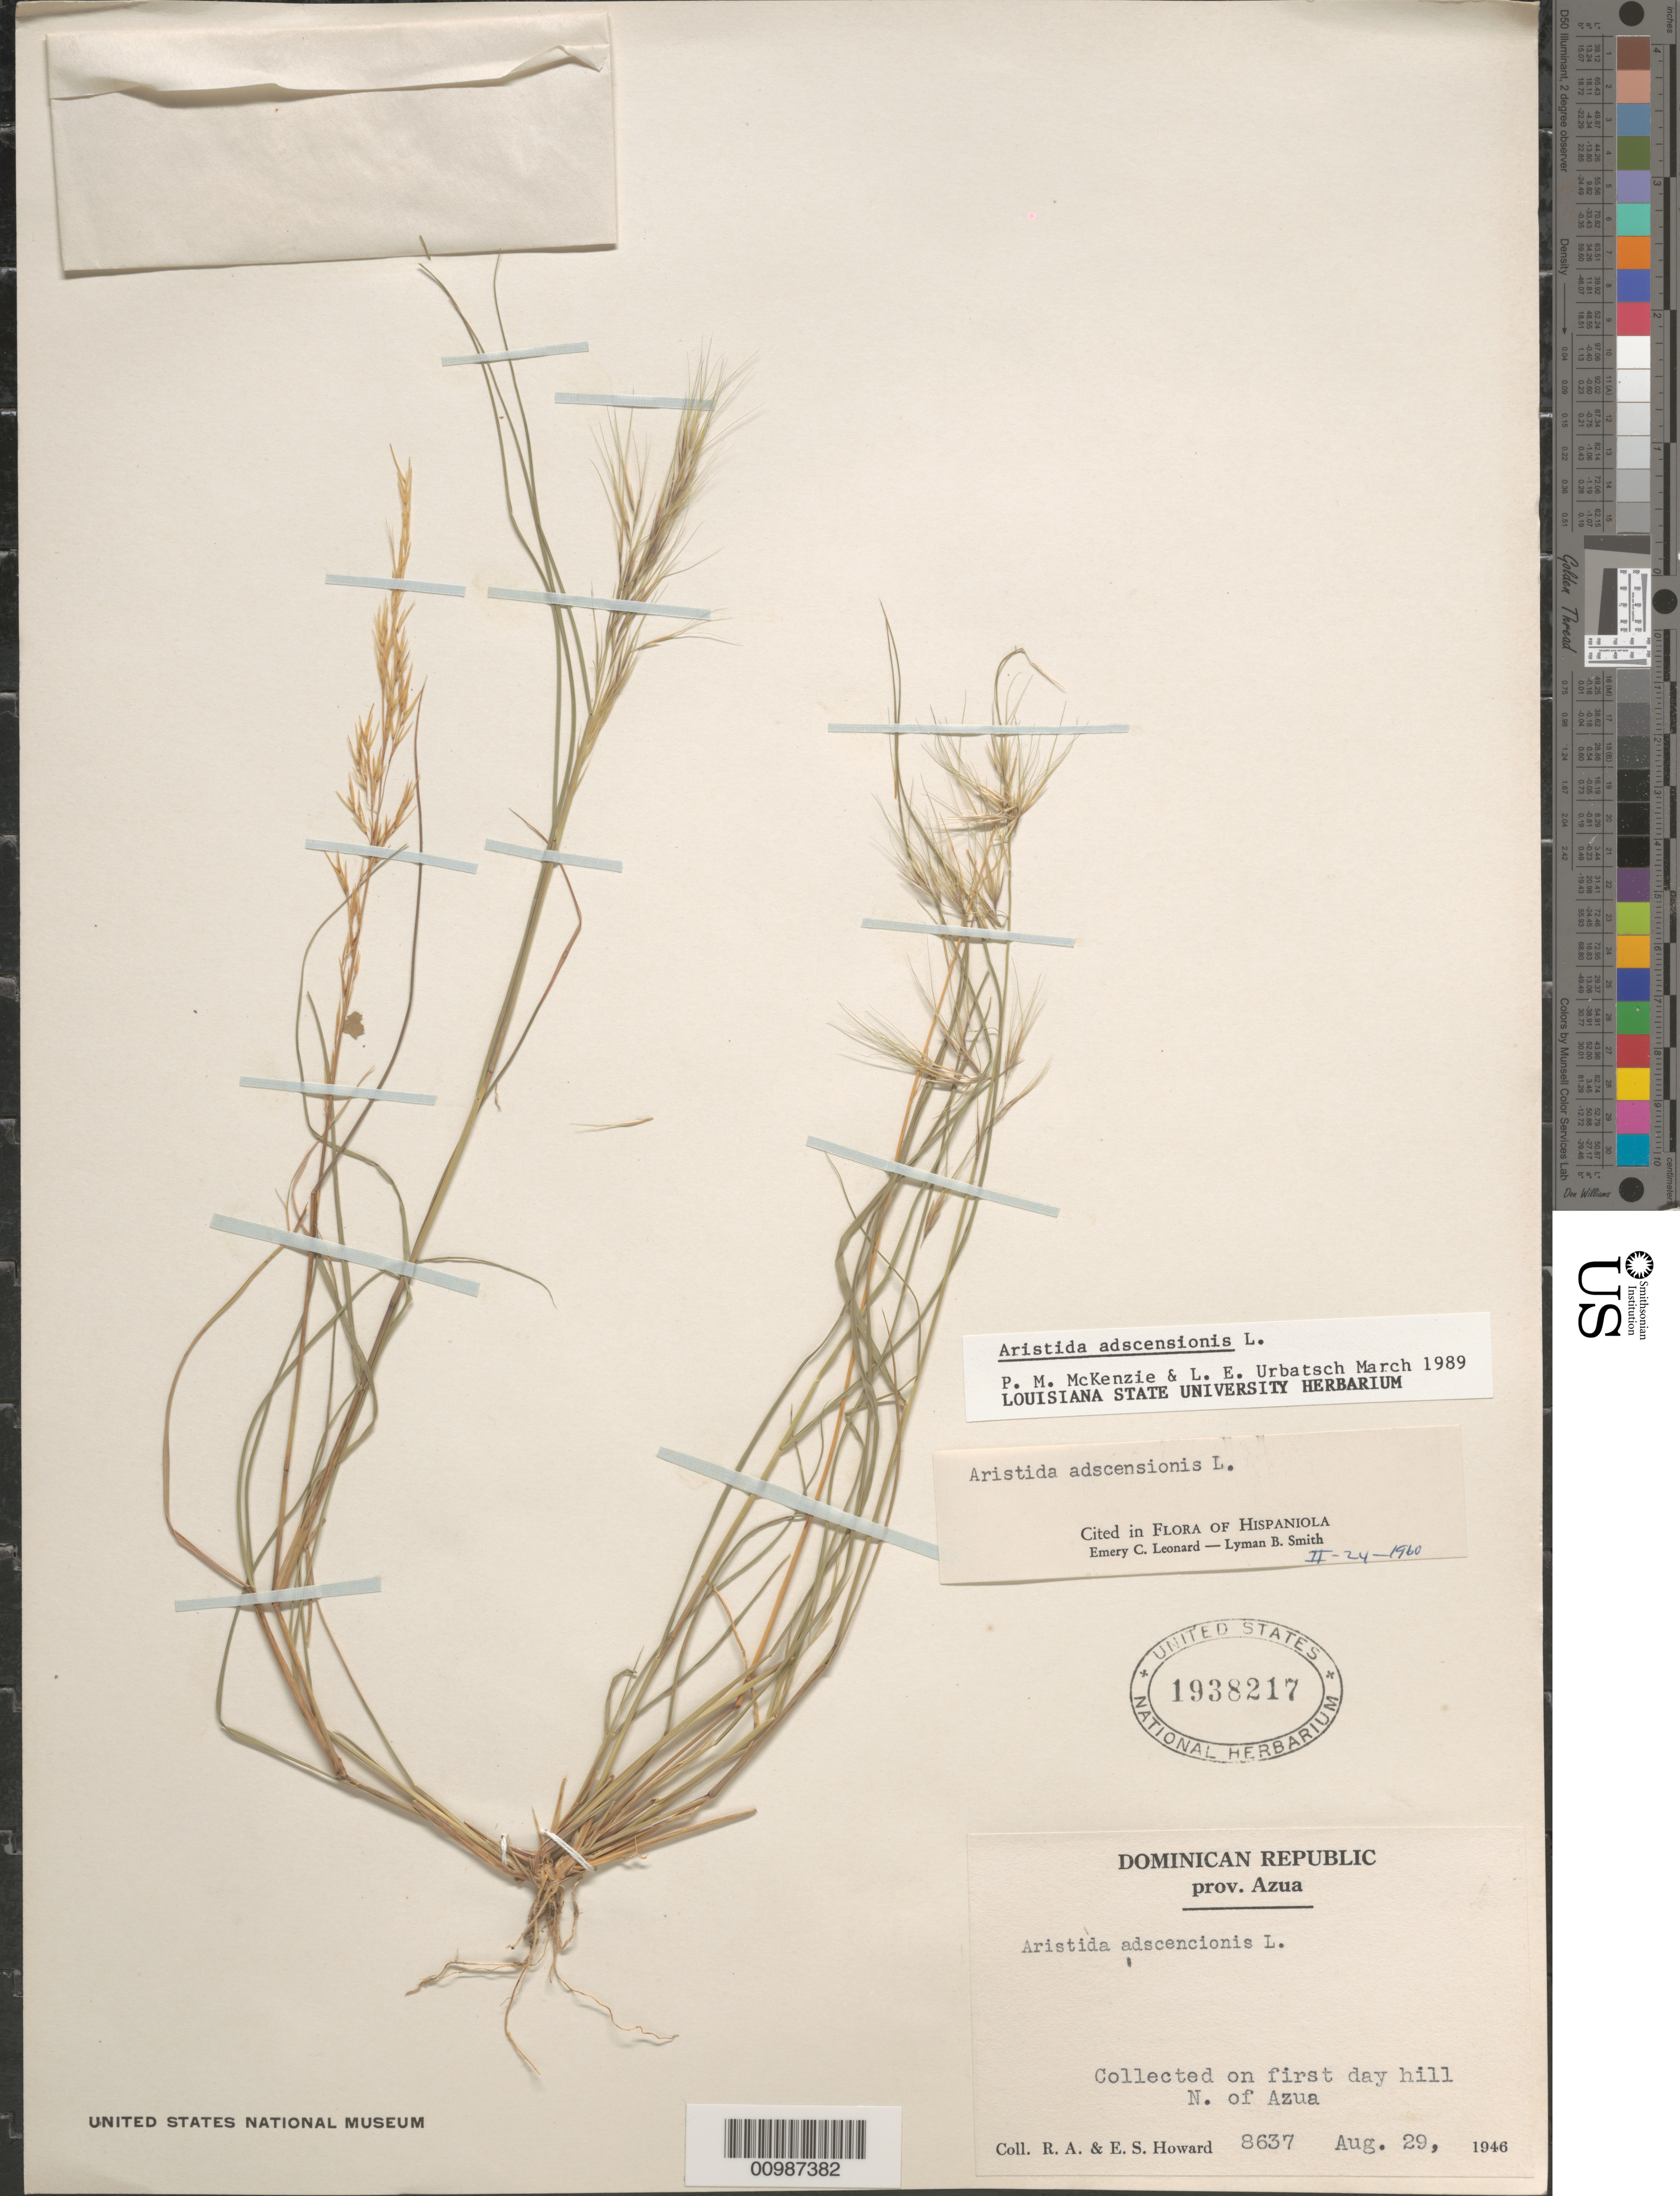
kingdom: Plantae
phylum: Tracheophyta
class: Liliopsida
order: Poales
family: Poaceae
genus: Aristida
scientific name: Aristida adscensionis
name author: L.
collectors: R. A. Howard & E. S. Howard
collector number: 8637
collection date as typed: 29 Aug 1946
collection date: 1946-08-29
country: Dominican Republic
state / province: Azua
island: Hispaniola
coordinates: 0 N, 0 E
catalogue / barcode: US 1938217